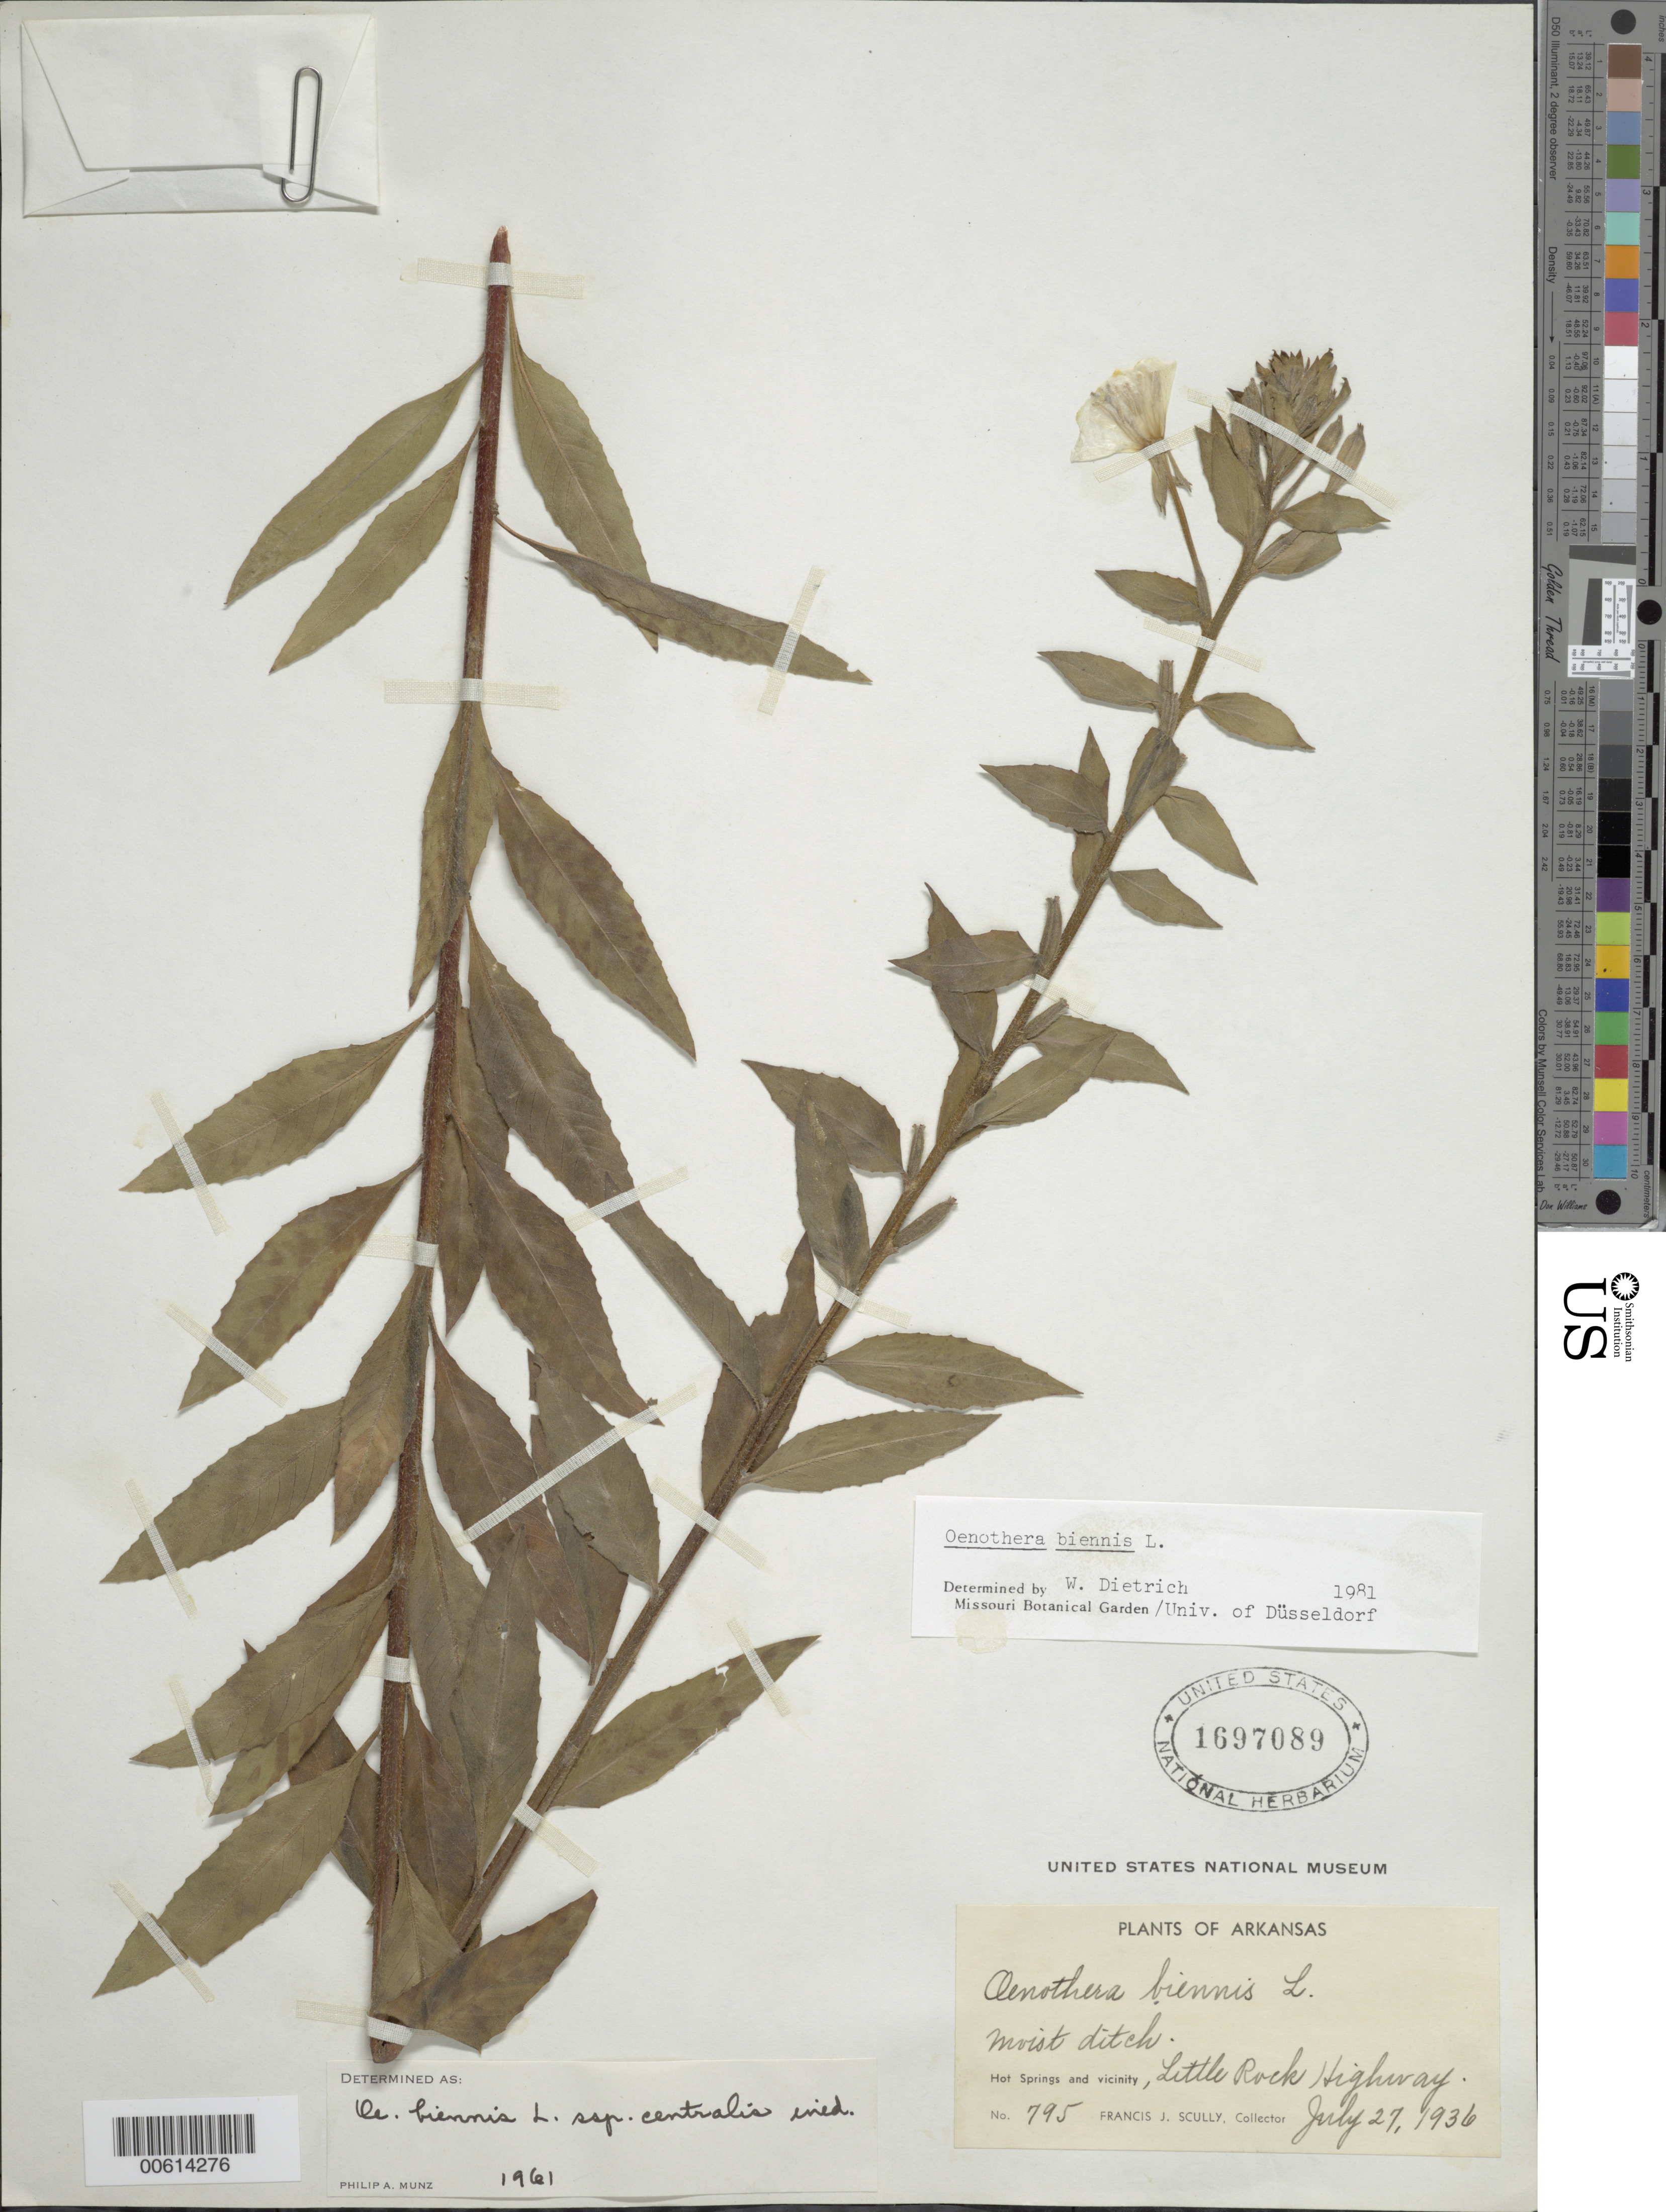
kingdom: Plantae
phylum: Tracheophyta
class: Magnoliopsida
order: Myrtales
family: Onagraceae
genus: Oenothera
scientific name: Oenothera biennis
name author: L.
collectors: F. Scully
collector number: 795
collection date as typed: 27 Jul 1936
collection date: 1936-07-27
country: United States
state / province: Arkansas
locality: Hot Springs, Little Rock Highway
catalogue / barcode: US 1697089